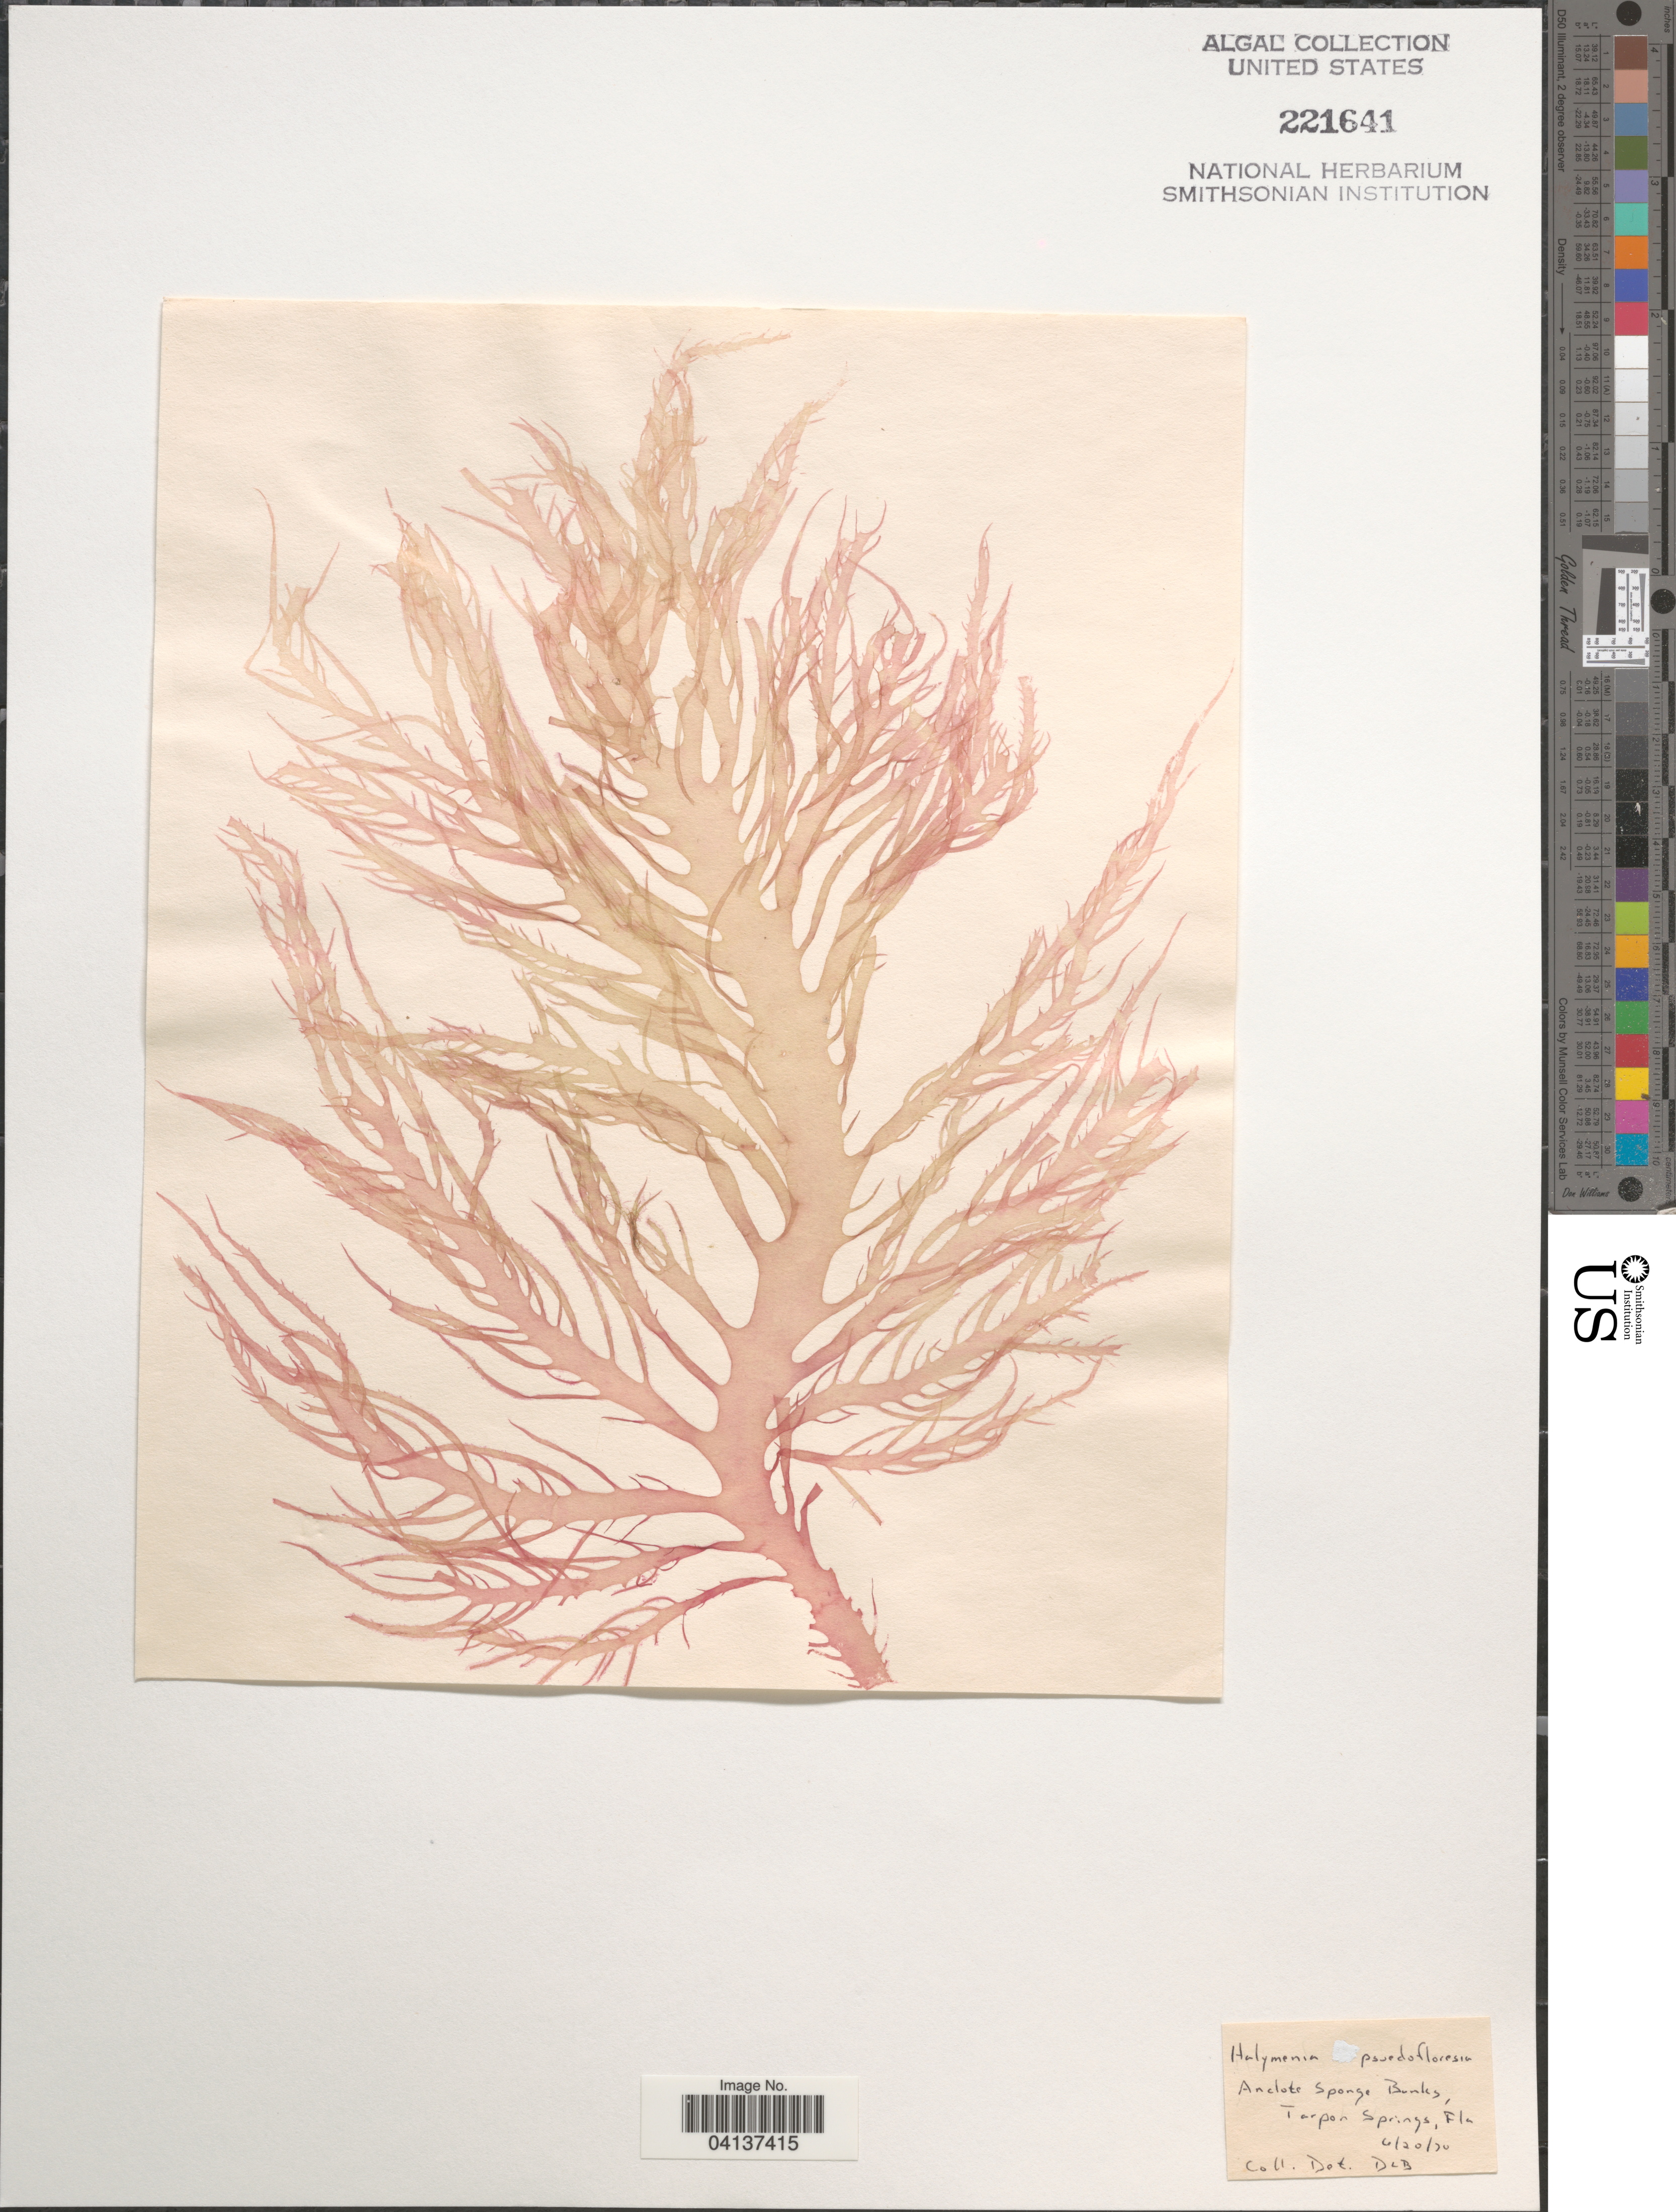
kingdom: Plantae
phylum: Rhodophyta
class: Florideophyceae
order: Halymeniales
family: Halymeniaceae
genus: Halymenia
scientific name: Halymenia pseudofloresia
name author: Collins & M. Howe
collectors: D. L. B.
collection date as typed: Transcribed d/m/y: 20/6/70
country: United States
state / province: Florida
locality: Anclote Sponge Banks, Tarpon Springs.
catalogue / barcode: US 221641